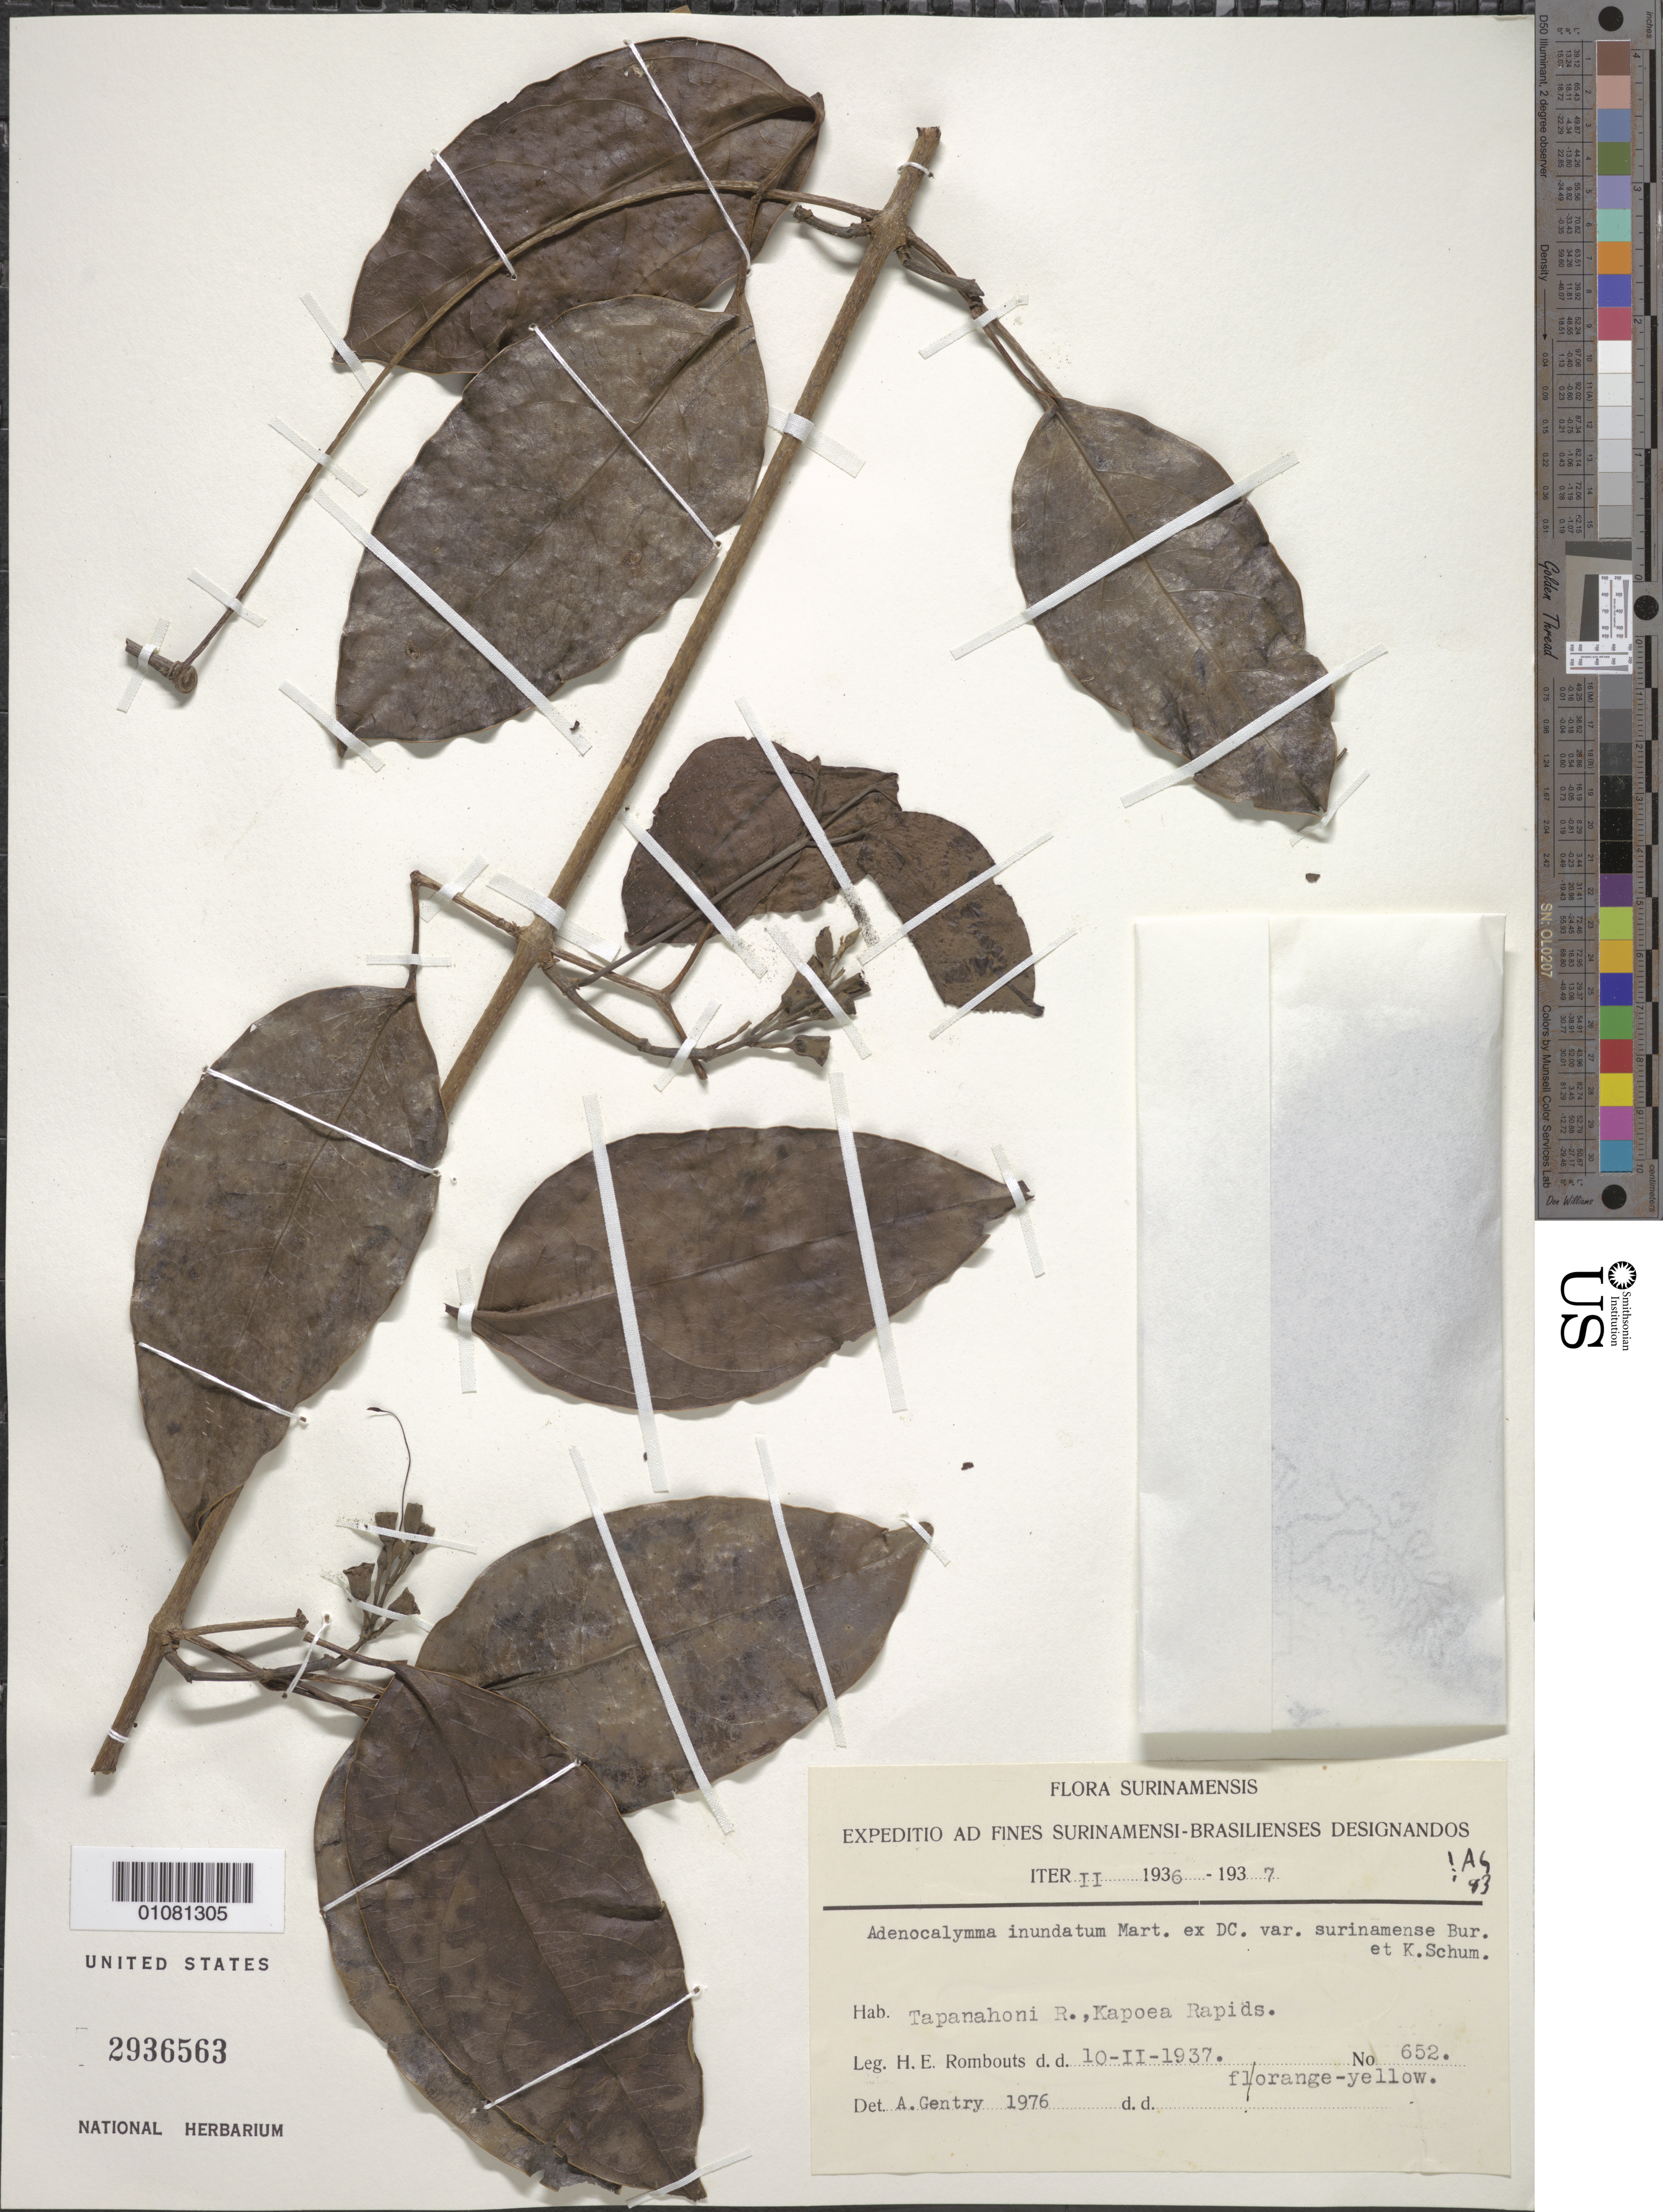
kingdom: Plantae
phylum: Tracheophyta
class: Magnoliopsida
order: Lamiales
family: Bignoniaceae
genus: Adenocalymma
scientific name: Adenocalymma inundatum var. surinamense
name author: Bureau & K. Schum.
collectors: H. Rombouts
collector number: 652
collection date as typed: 10-Feb-37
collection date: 1937-02-10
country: Suriname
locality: Tapanahoni R. (upper), Kapoea Rapids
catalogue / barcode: US 2936563